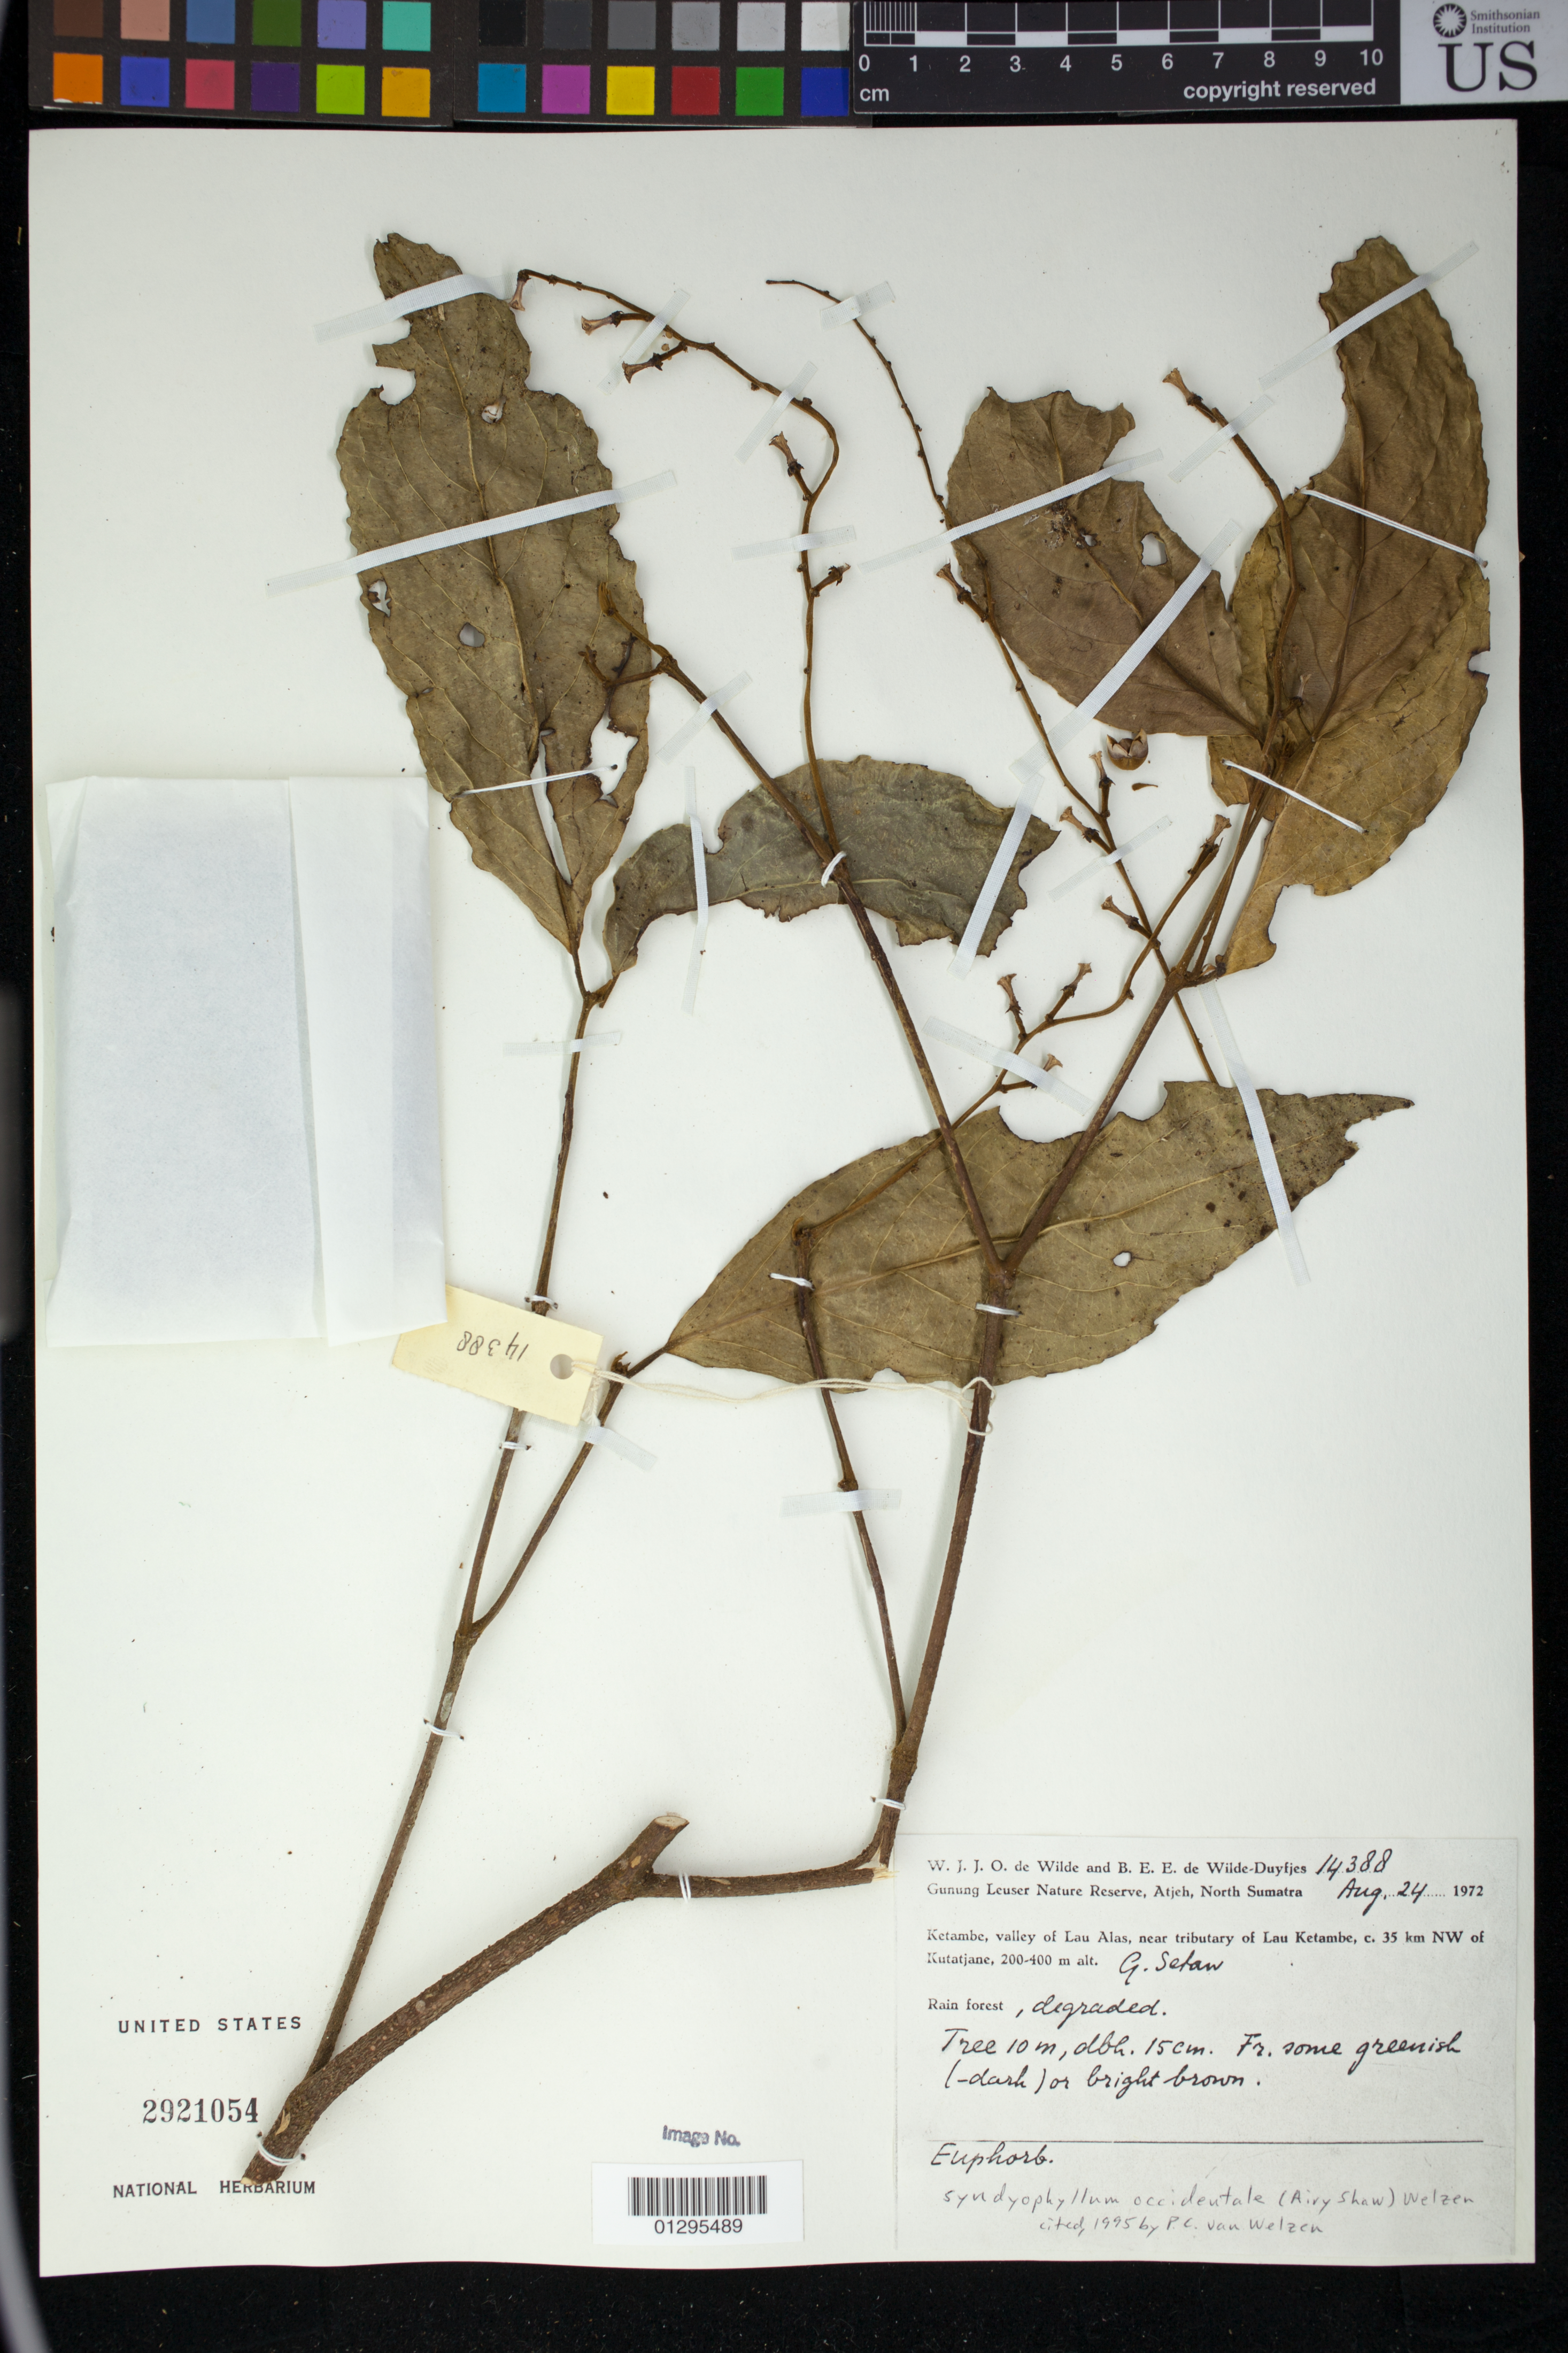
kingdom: Plantae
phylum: Tracheophyta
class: Magnoliopsida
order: Malpighiales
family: Euphorbiaceae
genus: Syndyophyllum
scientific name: Syndyophyllum occidentale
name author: (Airy Shaw) Welzen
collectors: W. J. de Wilde & B. E. de Wilde-Duyfjes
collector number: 14388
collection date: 1972-08-24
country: Indonesia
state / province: Sumatra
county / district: Aceh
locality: Ketambe, valley of Lau Alas, near tributary of Lau Ketambe, 35 km NW of Kutatjane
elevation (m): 200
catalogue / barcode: US 2921054